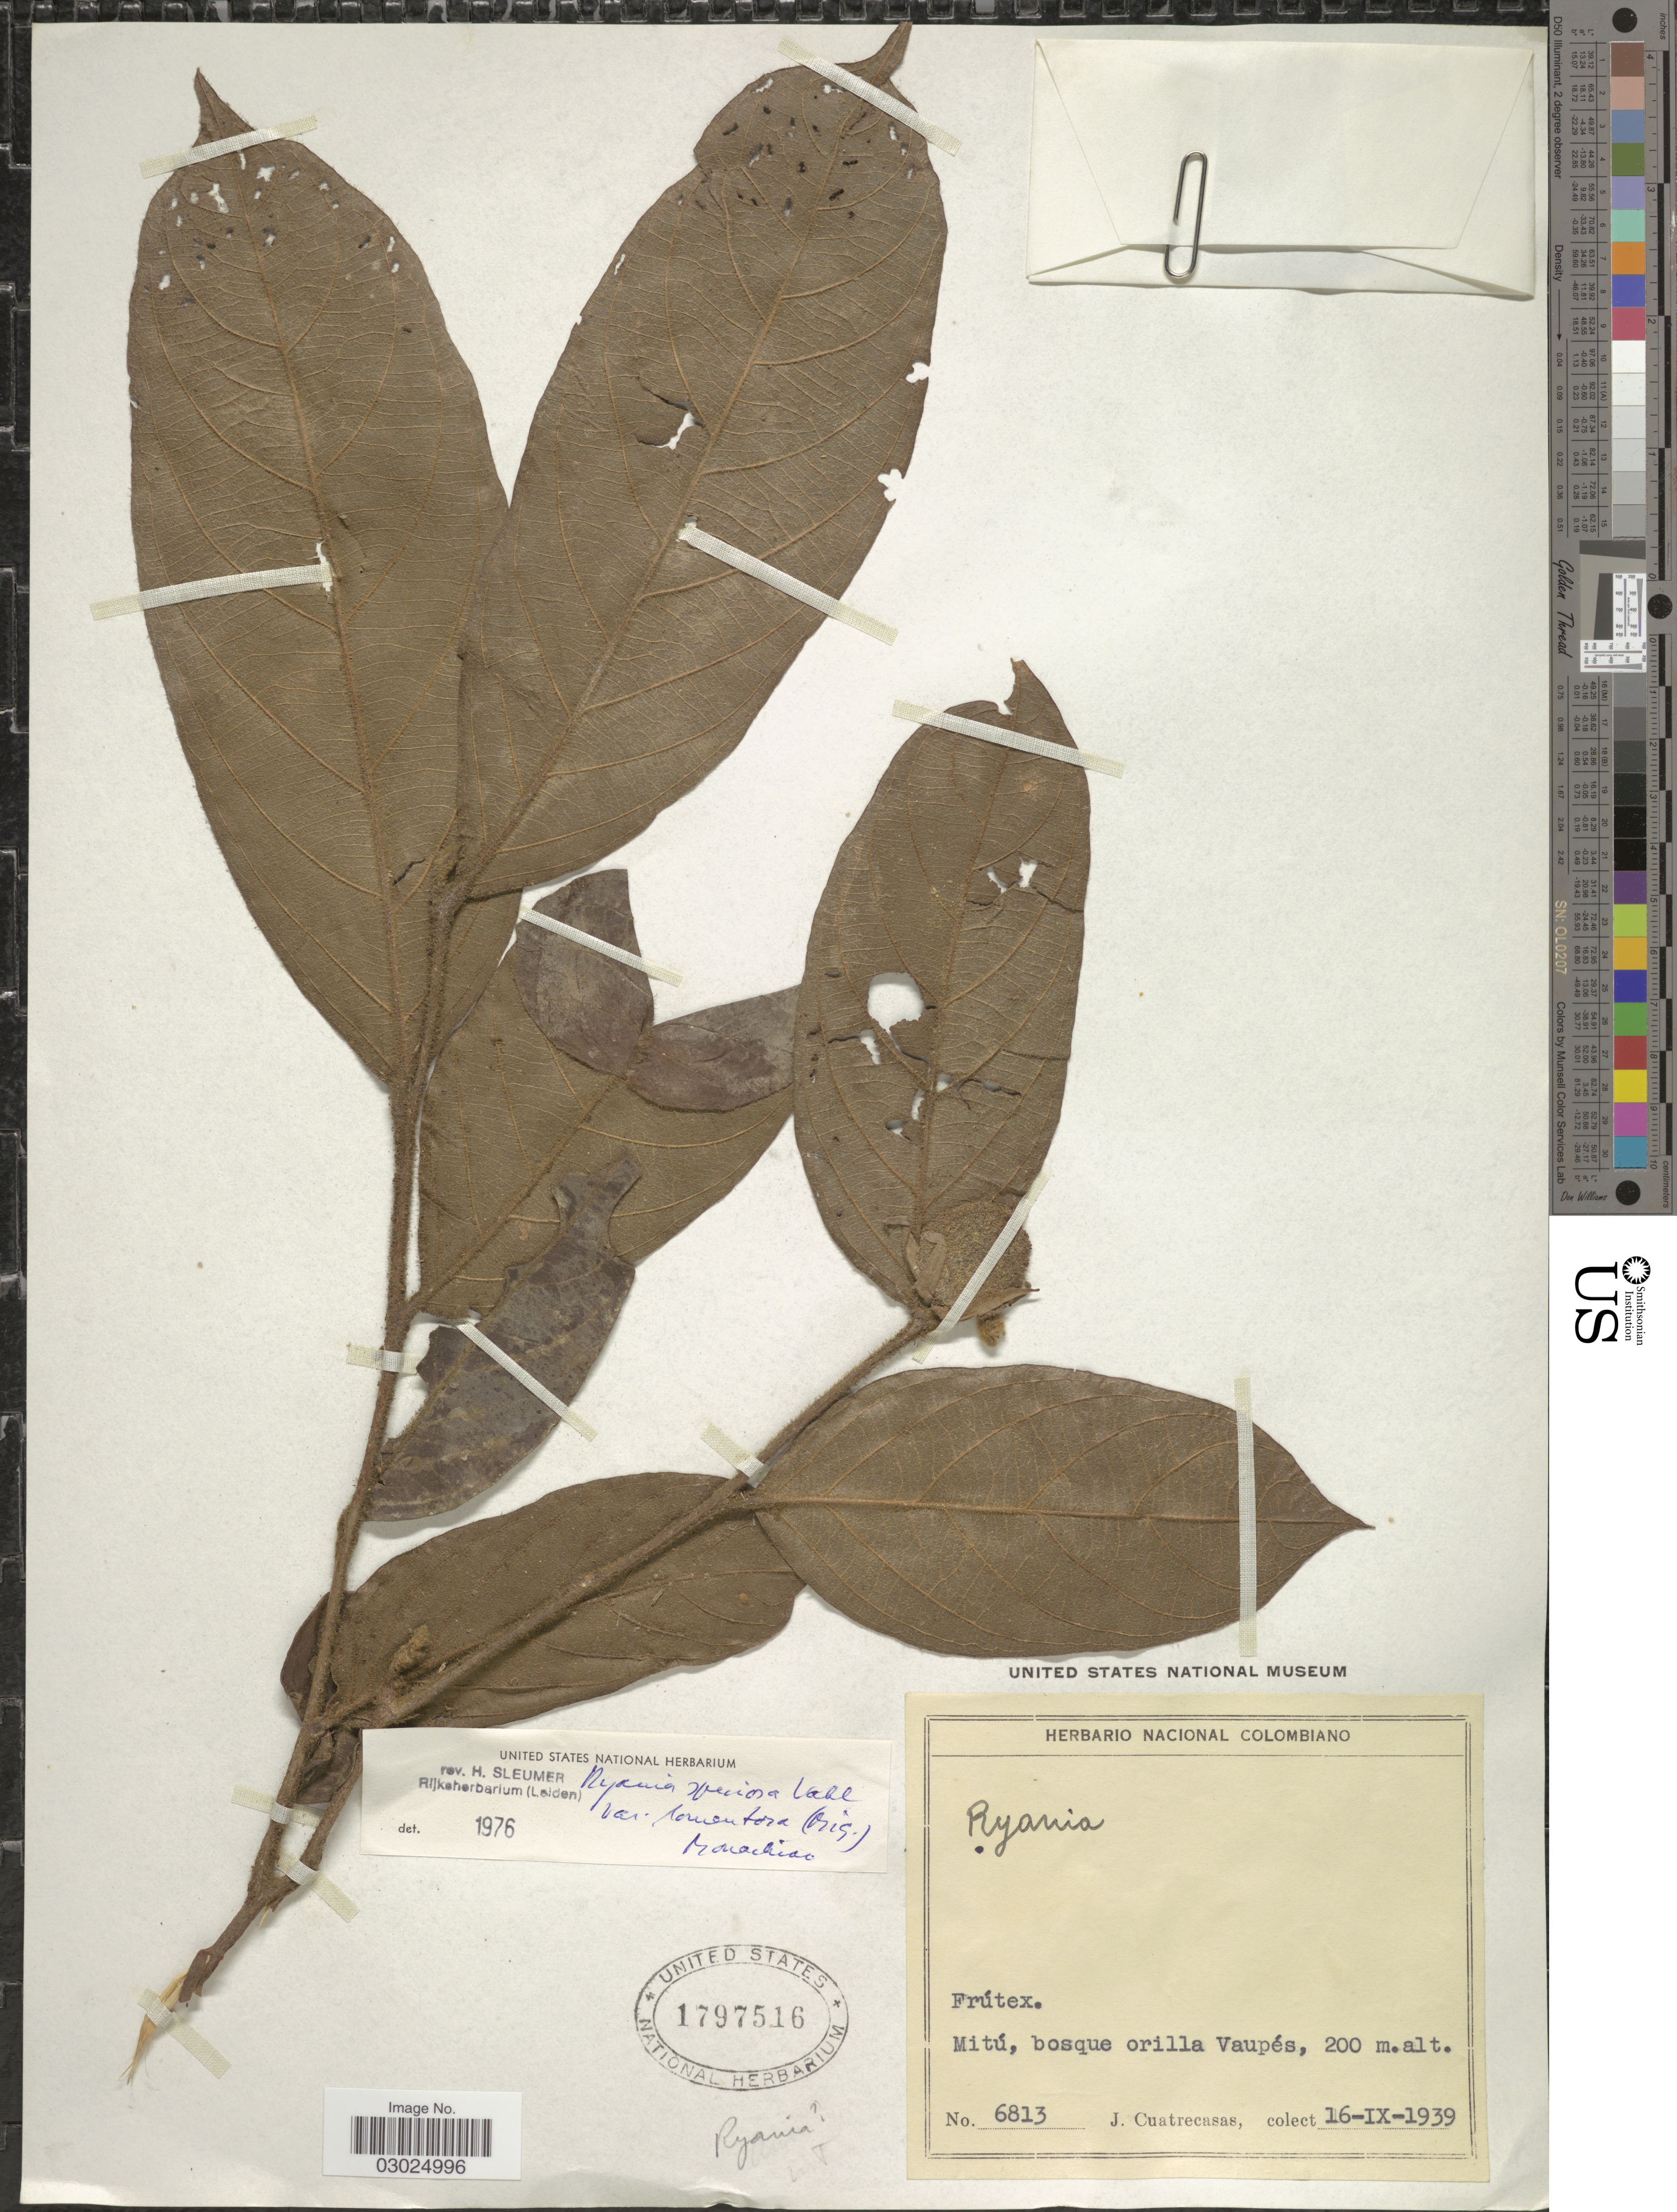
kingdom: Plantae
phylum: Tracheophyta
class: Magnoliopsida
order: Malpighiales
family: Salicaceae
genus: Ryania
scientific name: Ryania speciosa var. tomentosa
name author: (Miq.) Monach.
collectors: J. Cuatrecasas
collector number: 6813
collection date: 1939-09-16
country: Colombia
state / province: Vaupés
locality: Mitú, bosque orilla Vaupés.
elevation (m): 200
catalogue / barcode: US 1797516